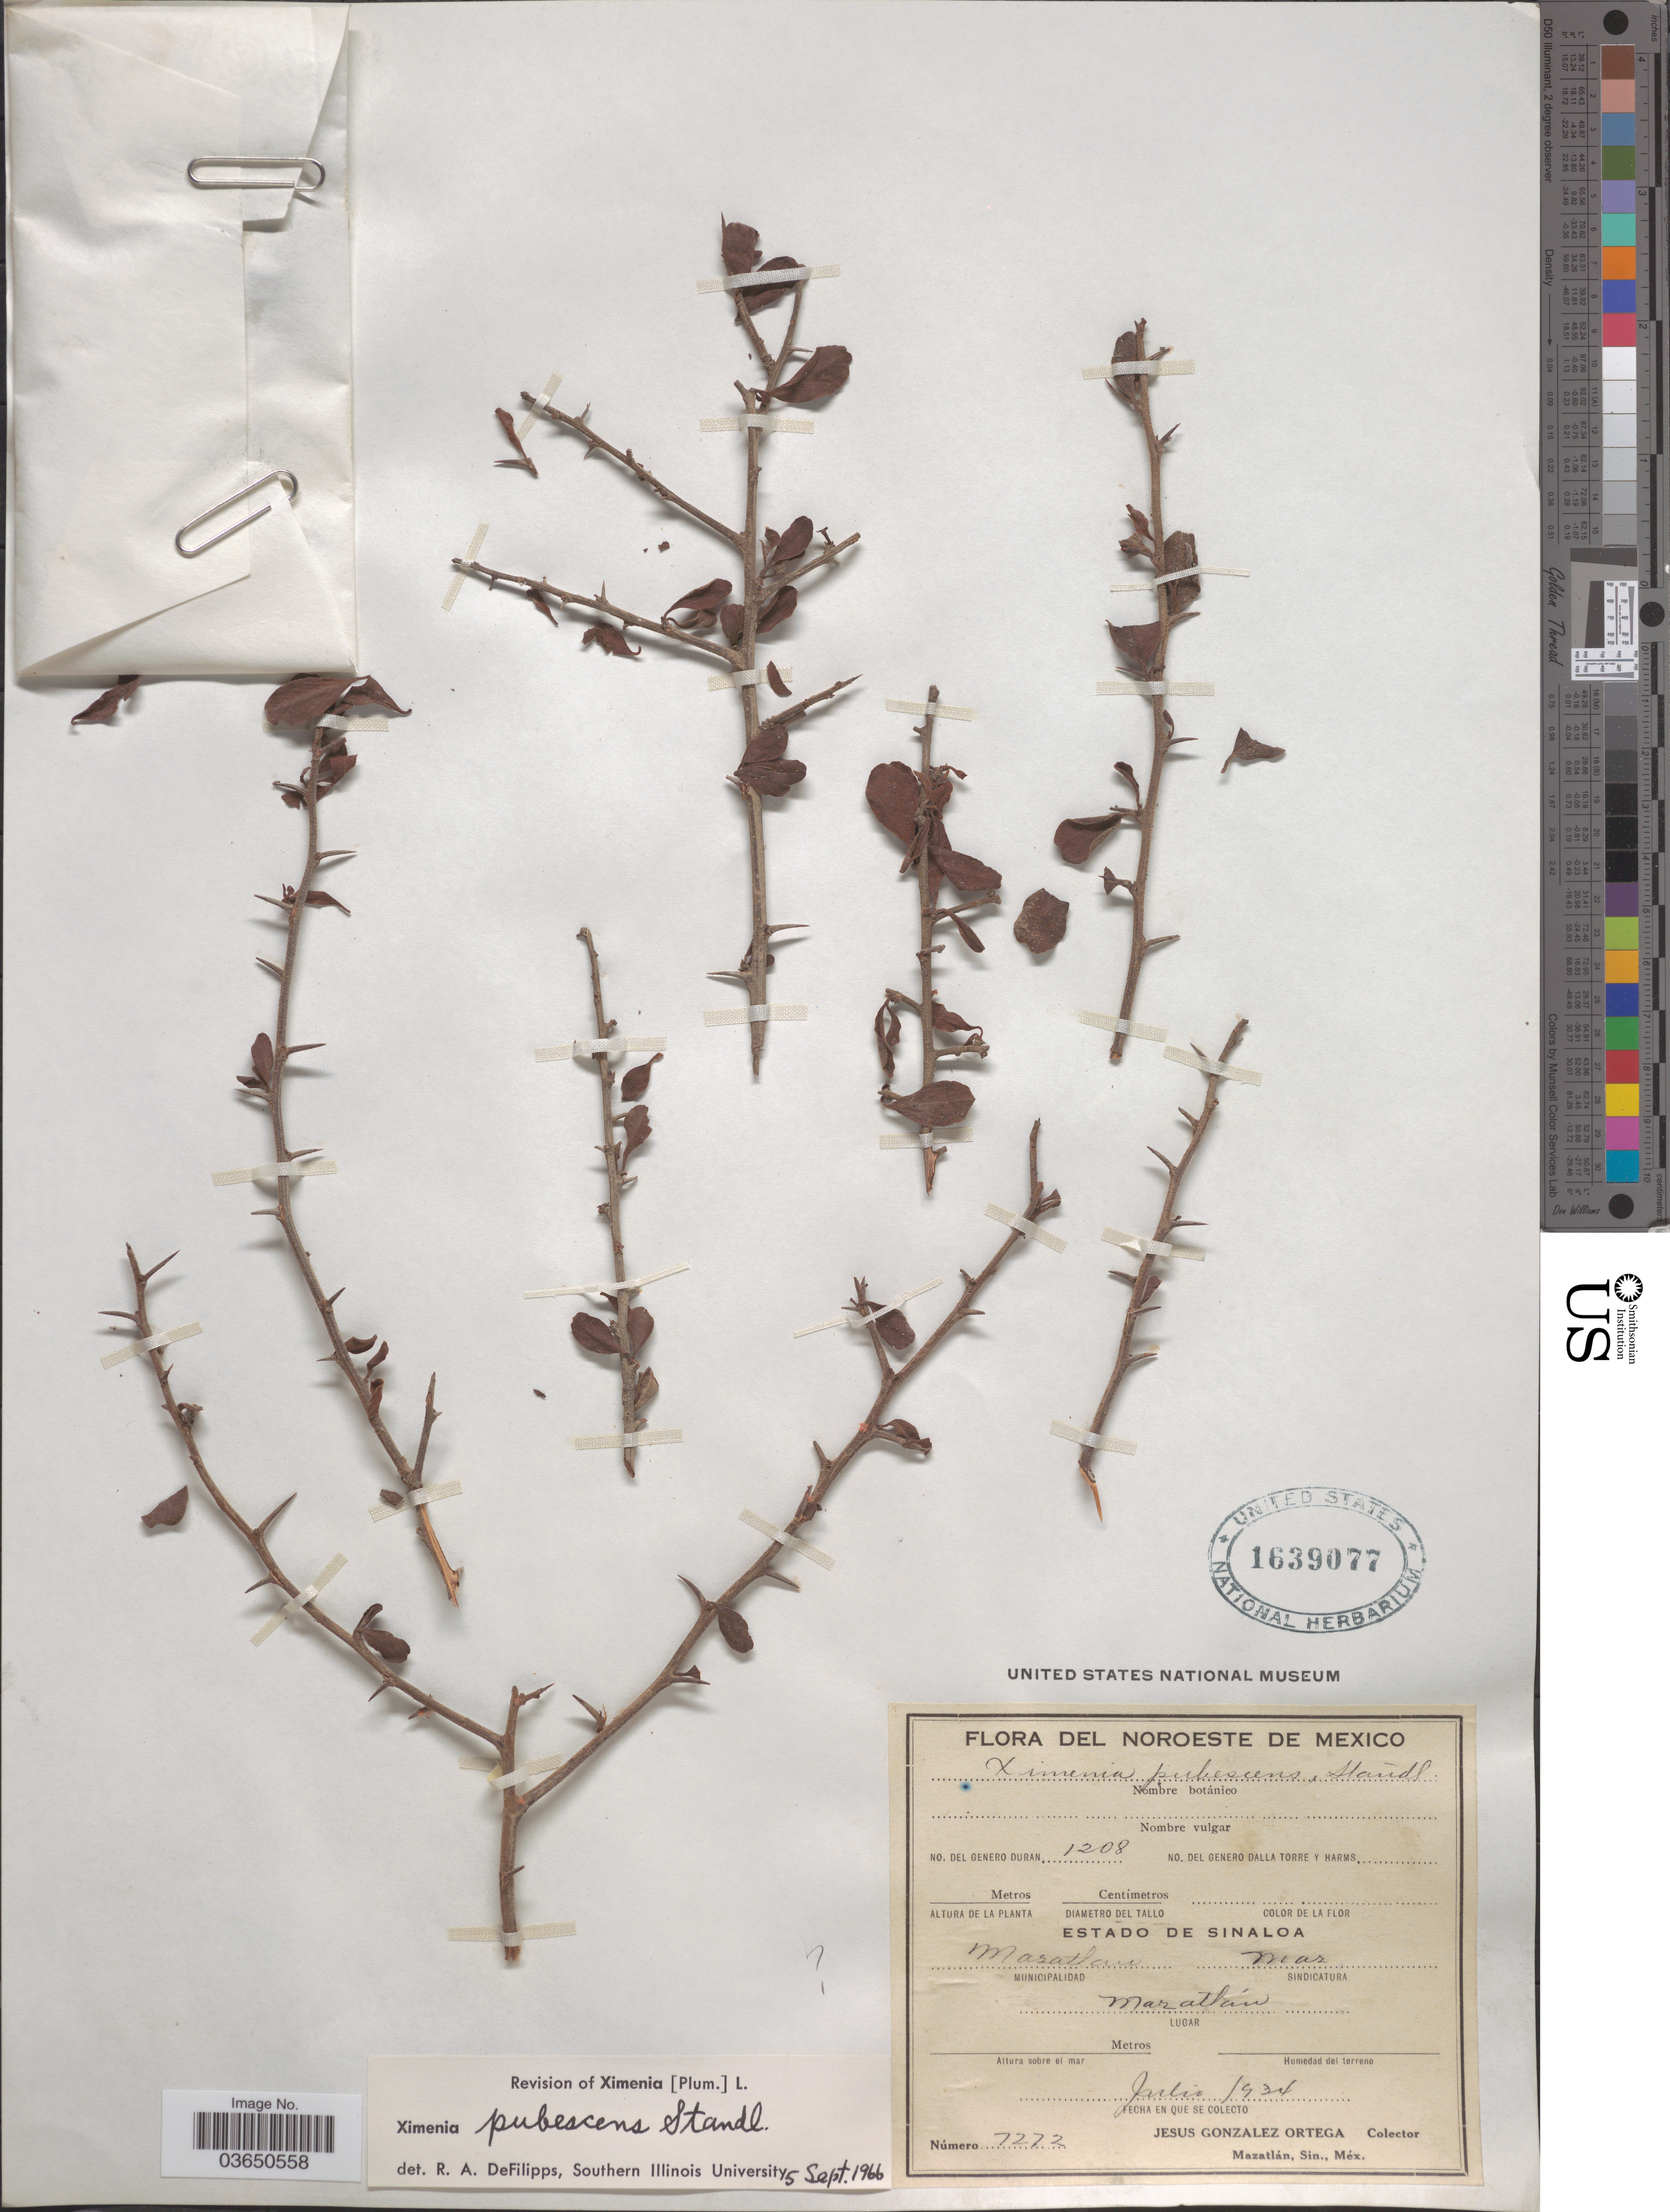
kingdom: Plantae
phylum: Tracheophyta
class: Magnoliopsida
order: Santalales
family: Ximeniaceae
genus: Ximenia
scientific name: Ximenia pubescens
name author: Standl.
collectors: J. Ortega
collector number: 7272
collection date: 1934-07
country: Mexico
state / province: Sinaloa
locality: Noroeste de Mexico. Mazatlan Municipalidad. Maz Sindicatura. Mazatlán.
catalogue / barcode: US 1639077